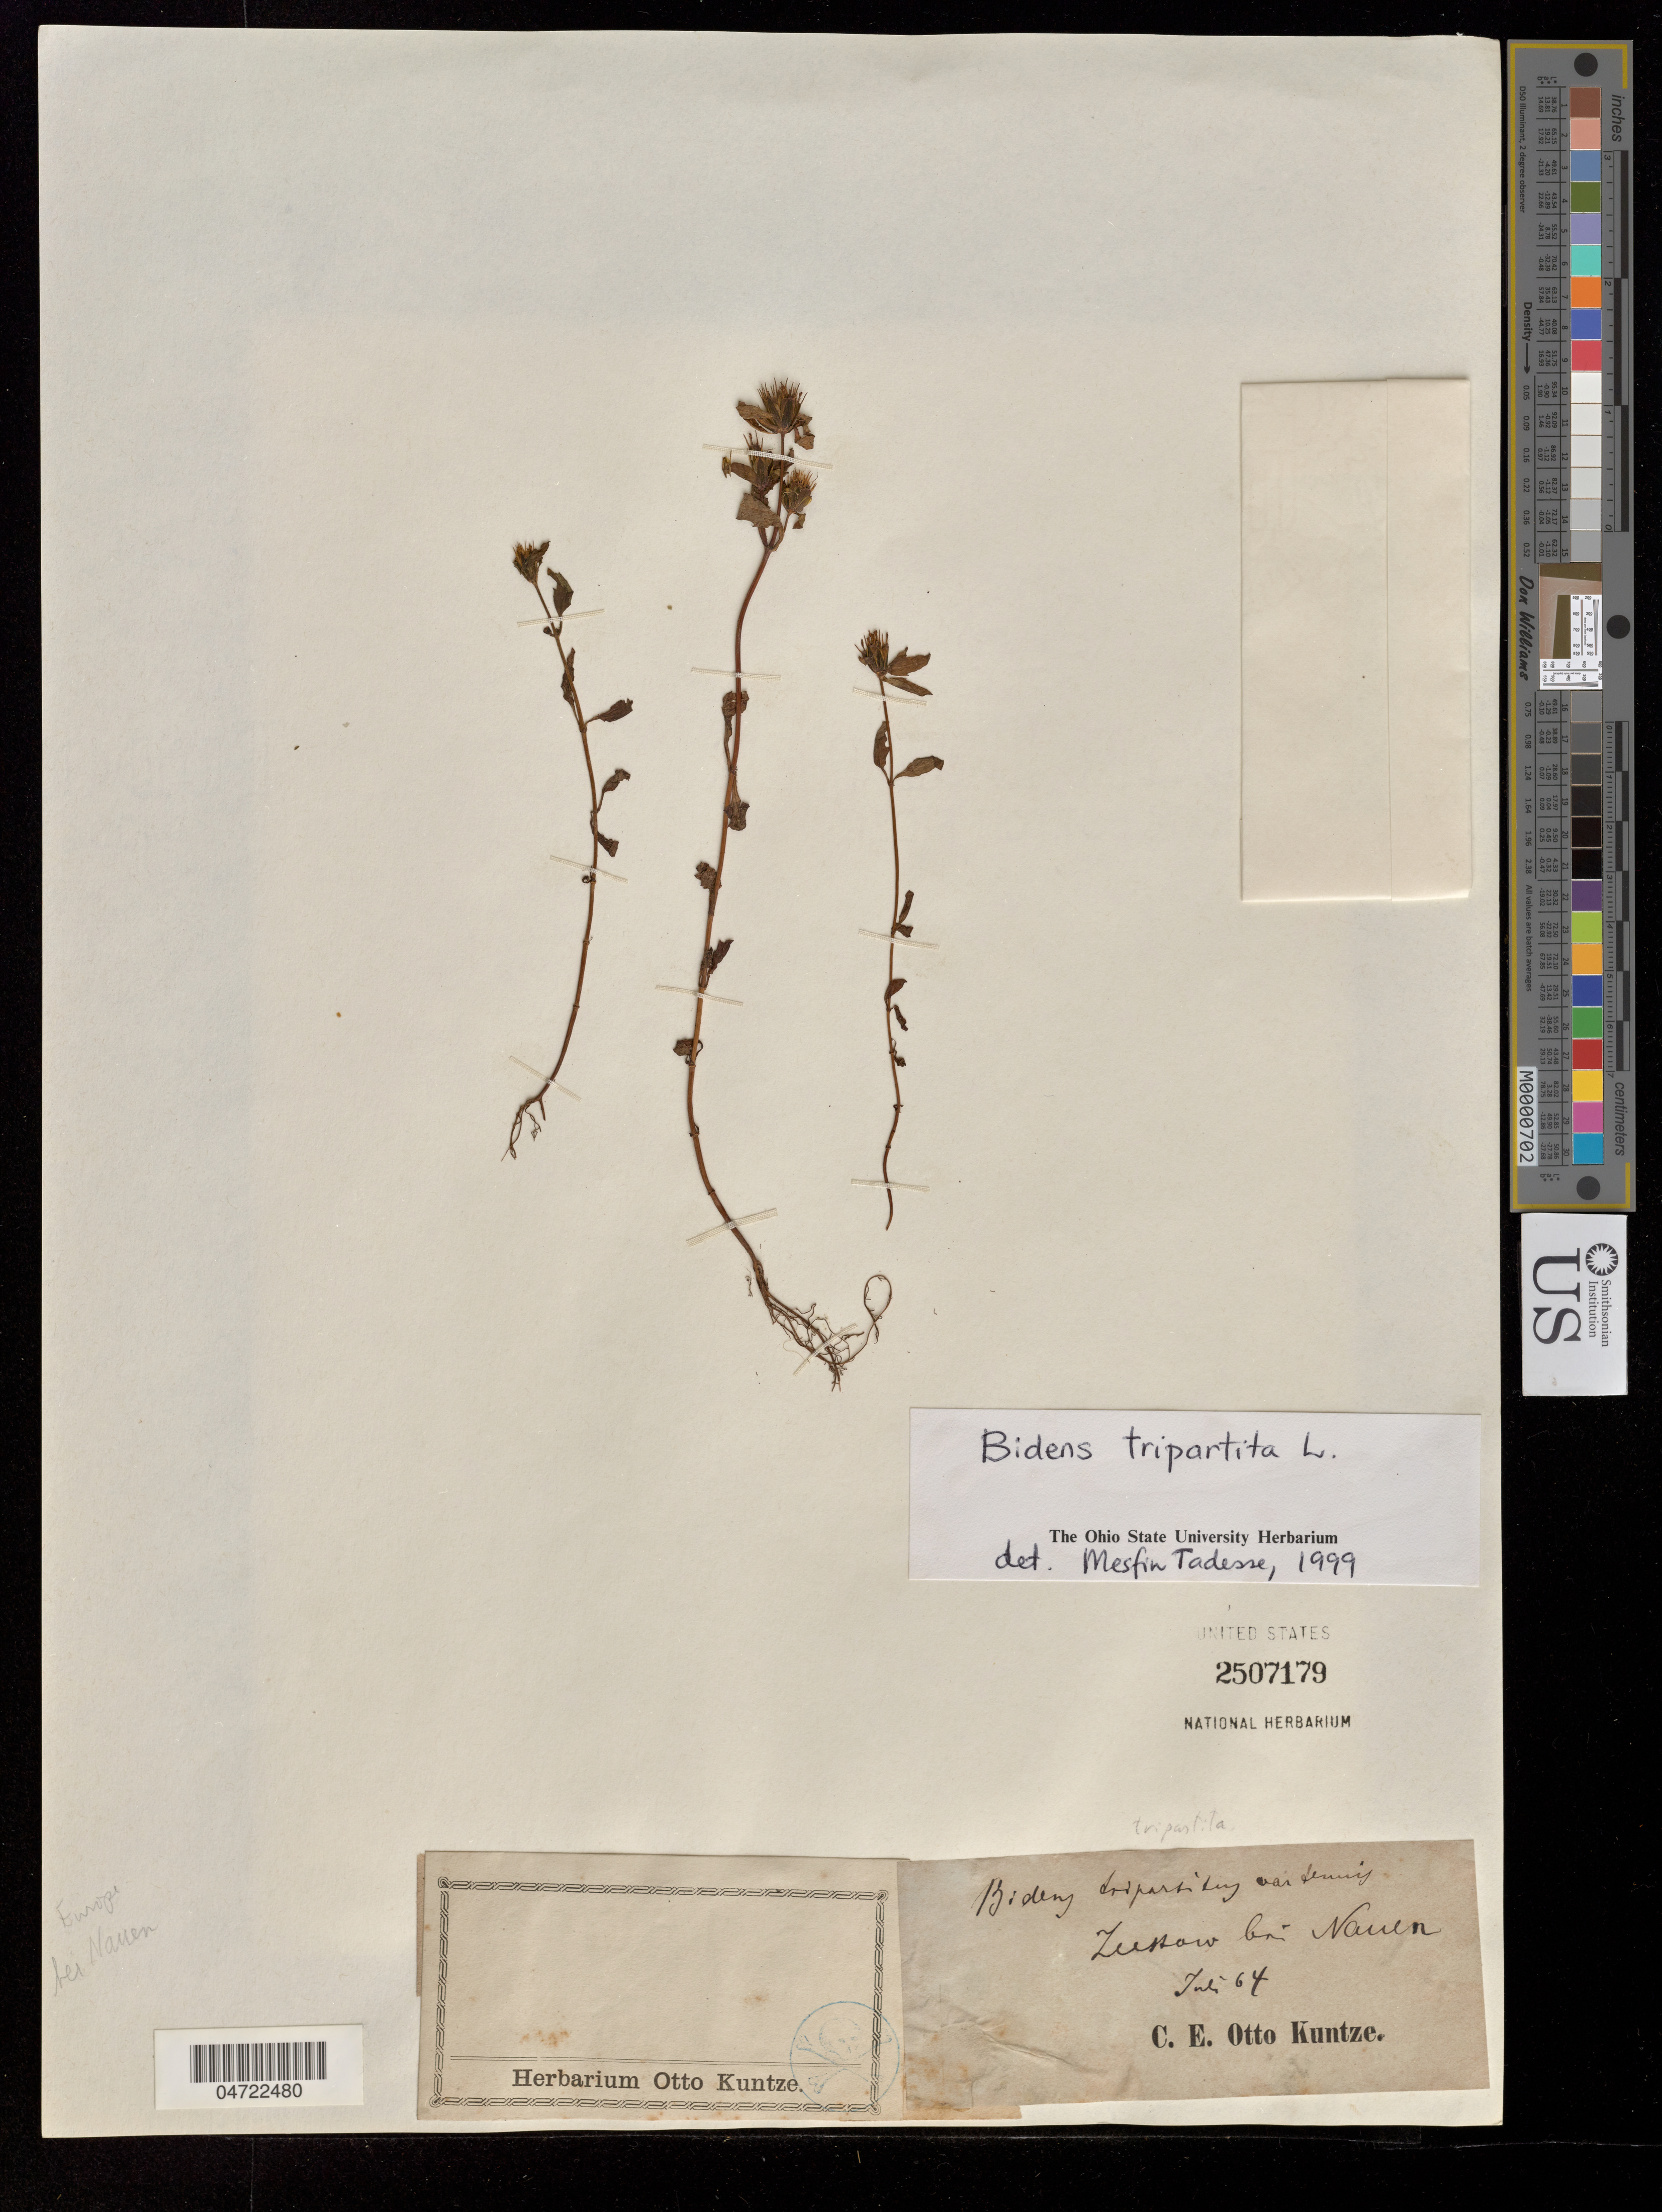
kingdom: Plantae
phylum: Tracheophyta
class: Magnoliopsida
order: Asterales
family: Asteraceae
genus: Bidens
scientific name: Bidens tripartita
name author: L.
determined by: Tadesse, M.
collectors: C.E.O. Kuntze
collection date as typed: Transcribed d/m/y: /7/64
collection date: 1864-07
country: Germany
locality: Nauen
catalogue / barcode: US 2507179